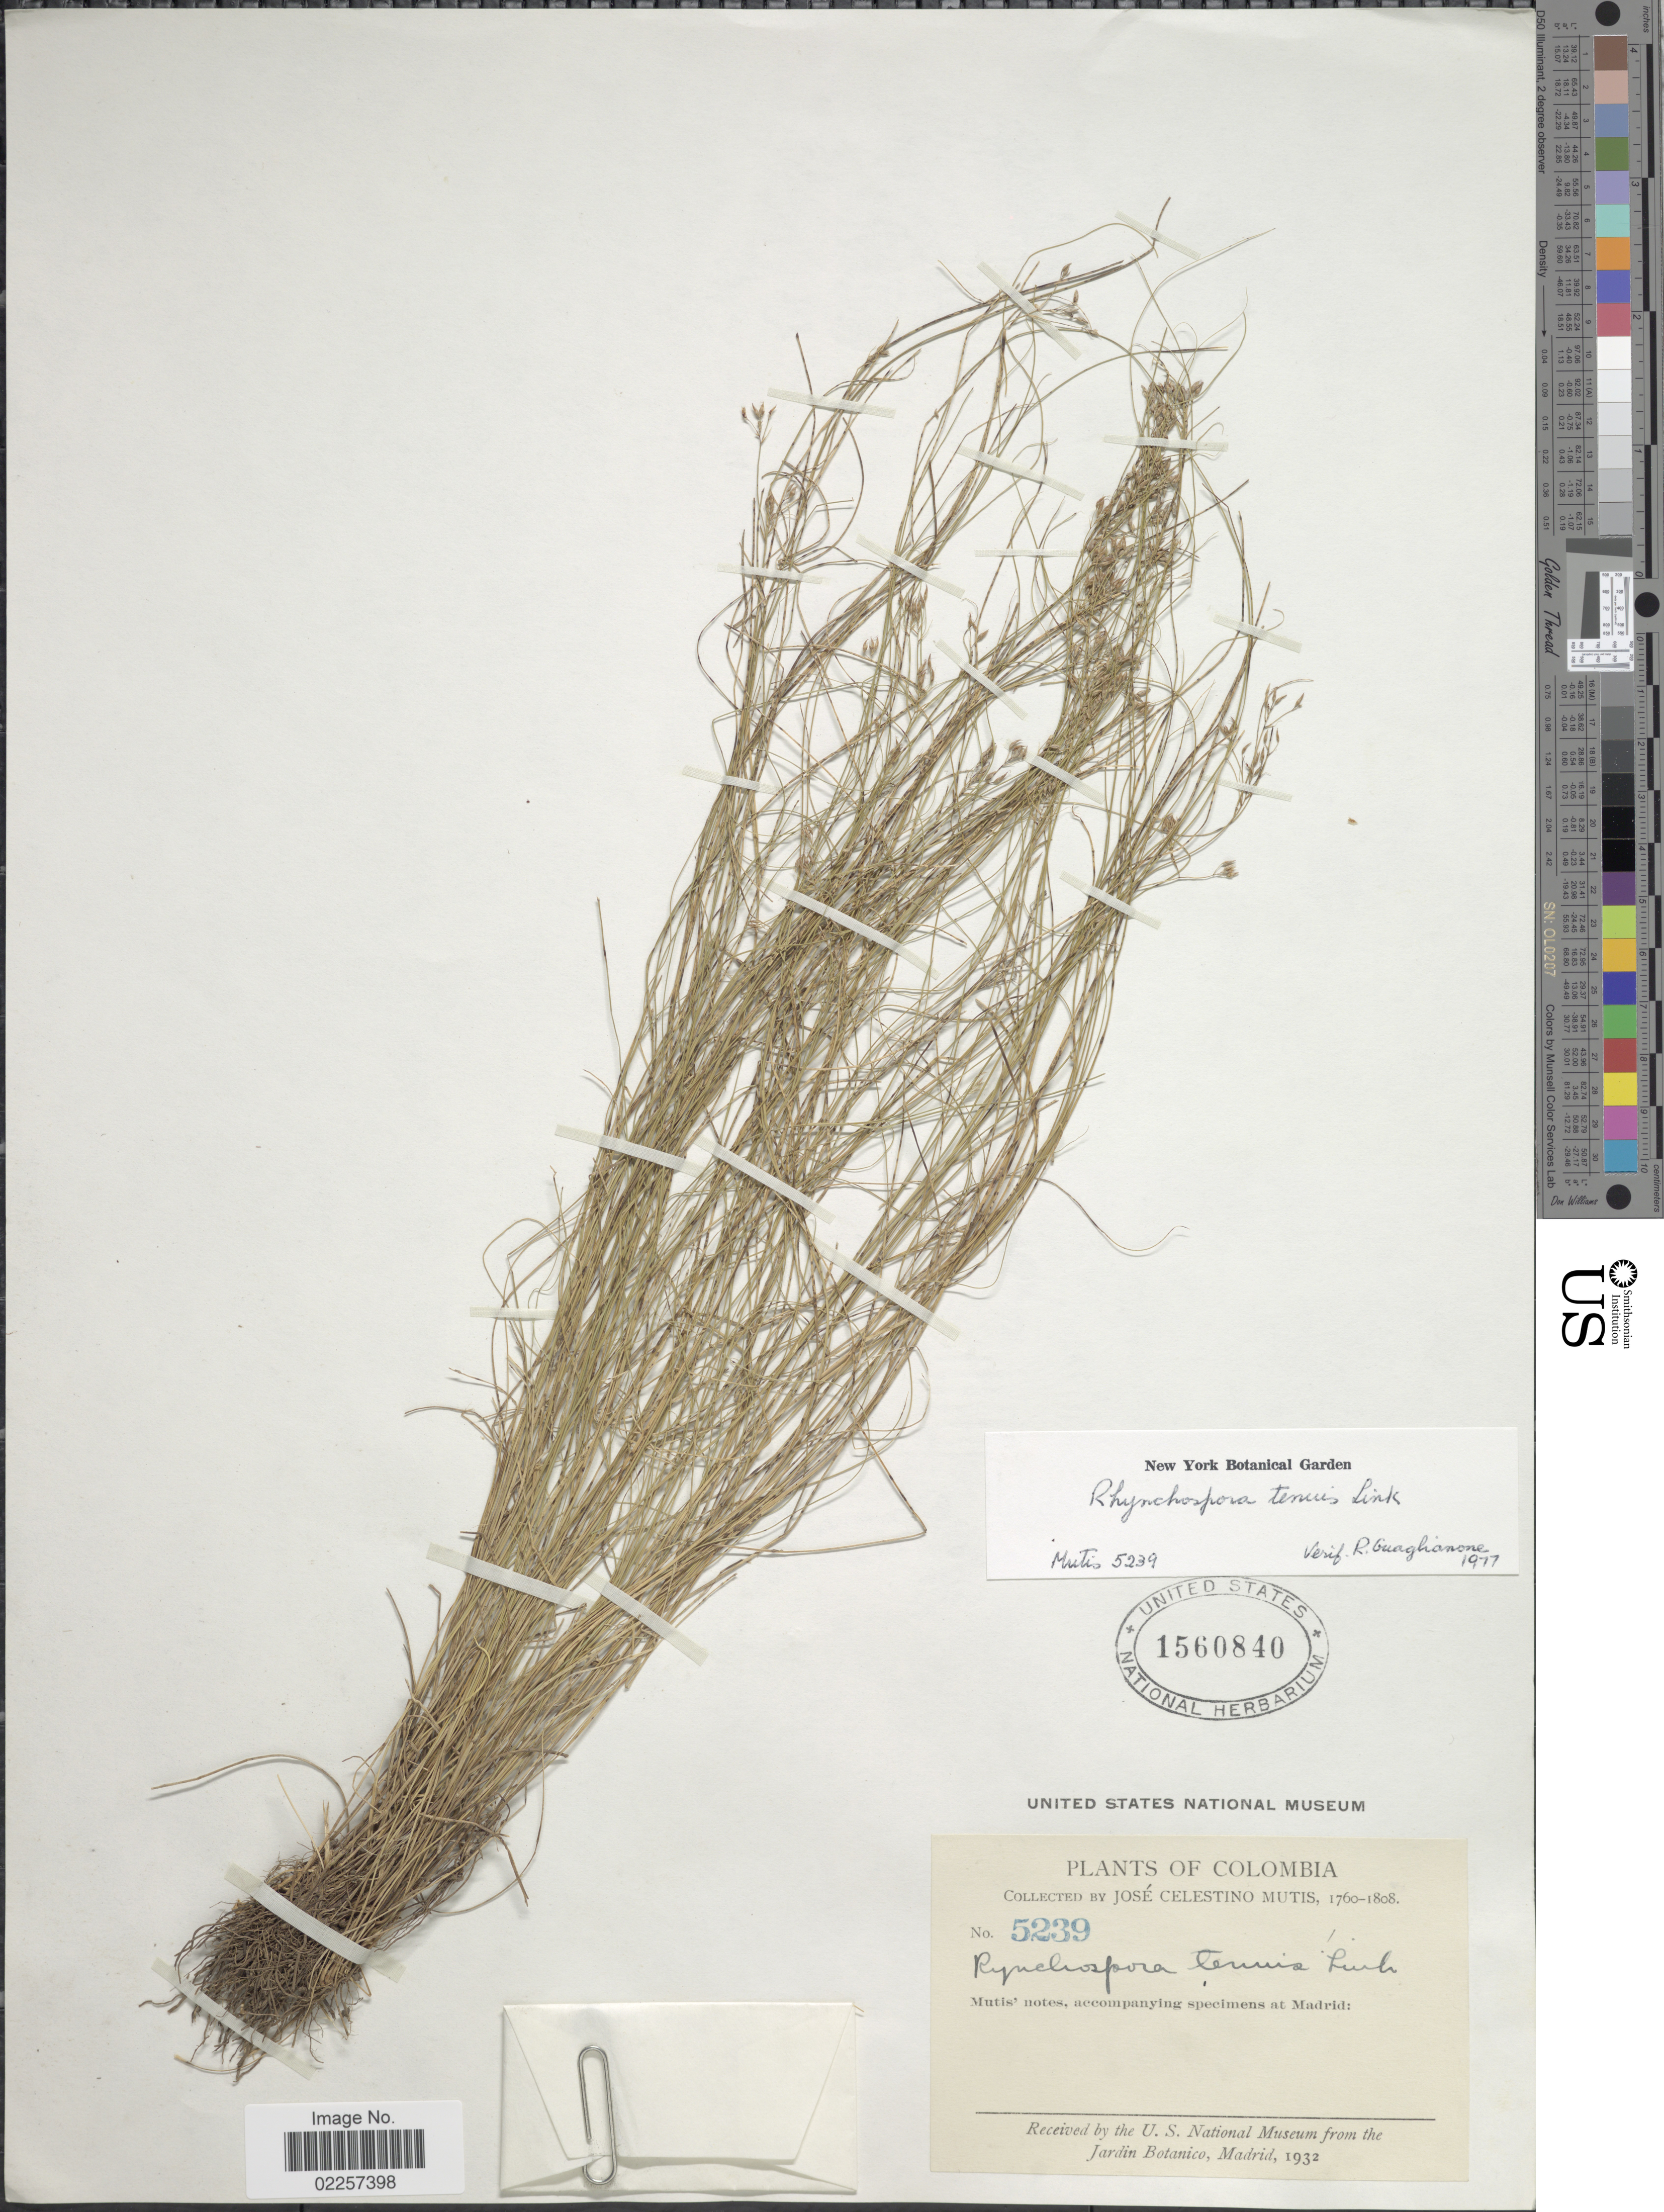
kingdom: Plantae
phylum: Tracheophyta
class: Liliopsida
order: Poales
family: Cyperaceae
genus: Rhynchospora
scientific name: Rhynchospora tenuis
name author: Link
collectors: J. C. B. Mutis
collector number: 5239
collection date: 1760/1808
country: Colombia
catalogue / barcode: US 1560840